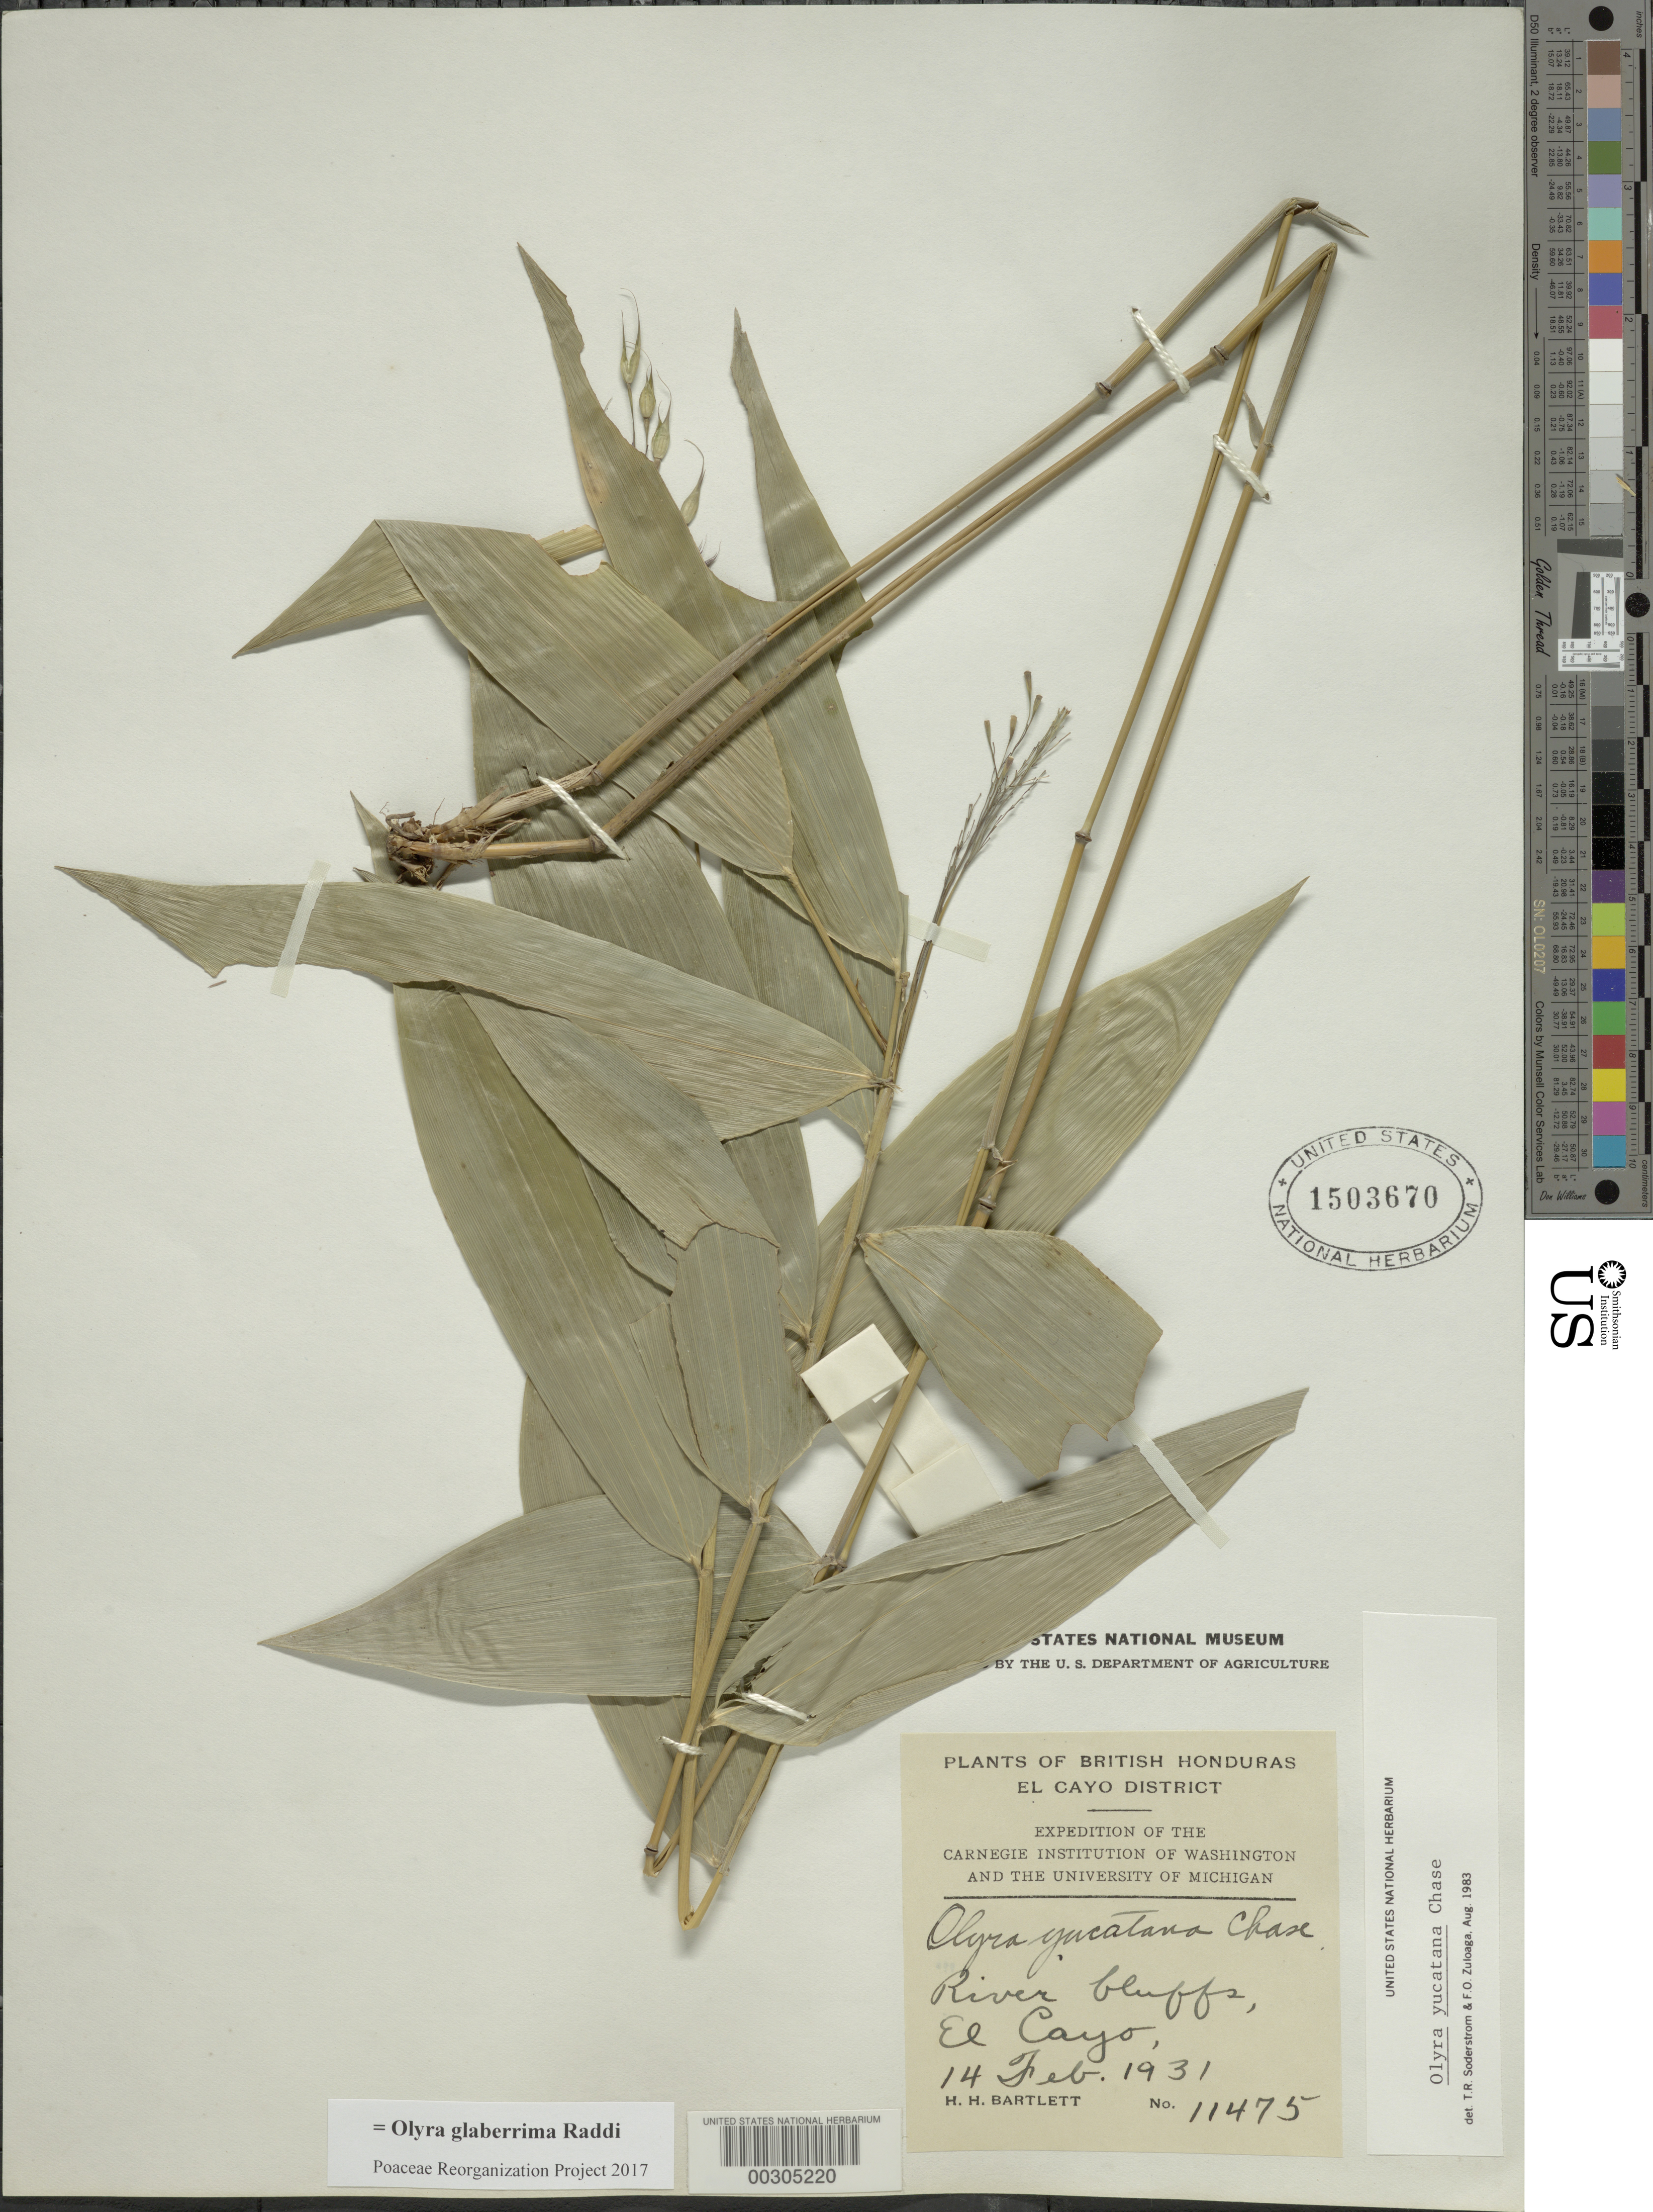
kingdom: Plantae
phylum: Tracheophyta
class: Liliopsida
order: Poales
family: Poaceae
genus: Olyra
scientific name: Olyra glaberrima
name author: Raddi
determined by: Poaceae Reorganization Project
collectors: H. H. Bartlett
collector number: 11475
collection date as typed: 14 Feb 1931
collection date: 1931-02-14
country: Belize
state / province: Cayo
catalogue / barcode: US 1503670